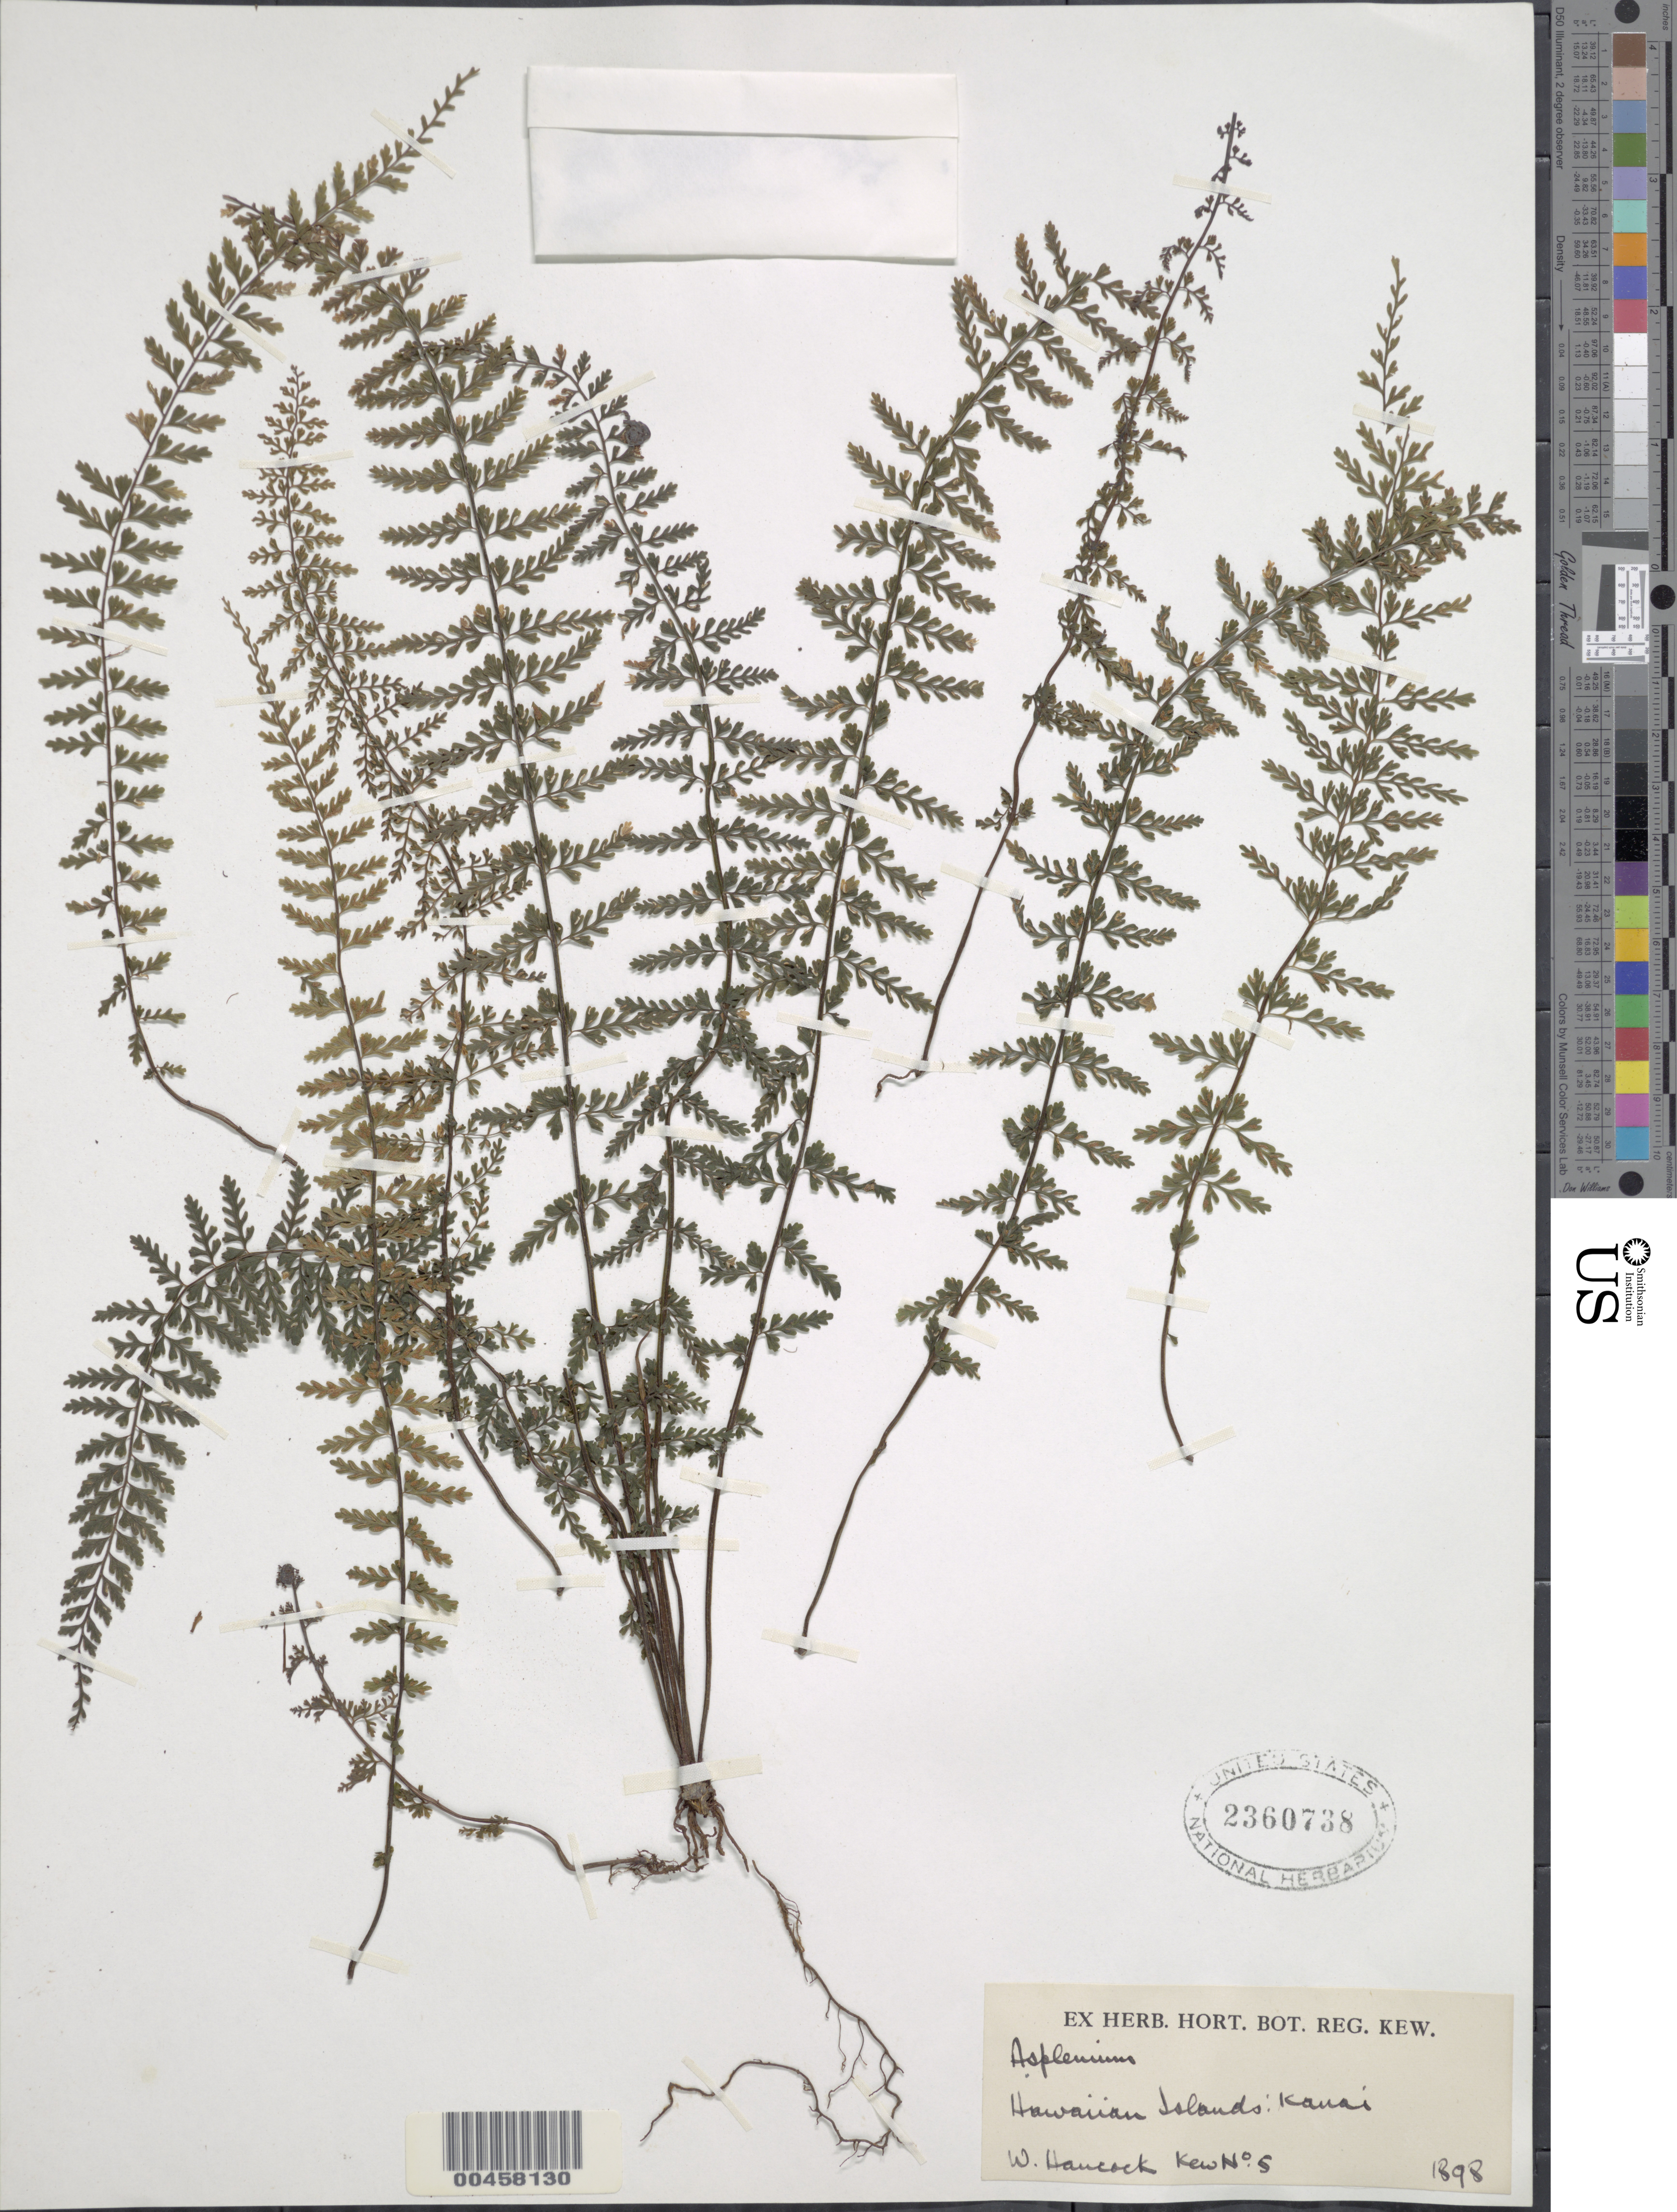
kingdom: Plantae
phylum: Tracheophyta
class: Polypodiopsida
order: Polypodiales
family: Aspleniaceae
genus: Asplenium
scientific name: Asplenium macraei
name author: Hook. & Grev.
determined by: Wagner, W. L., (BOT), Smithsonian Institution - National Museum of Natural History (UNITED STATES)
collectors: W. Hancock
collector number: Kew No. 5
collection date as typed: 1898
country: United States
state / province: Hawaii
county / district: Kauai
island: Kaua'i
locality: Hawaiian Islands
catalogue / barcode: US 2360738